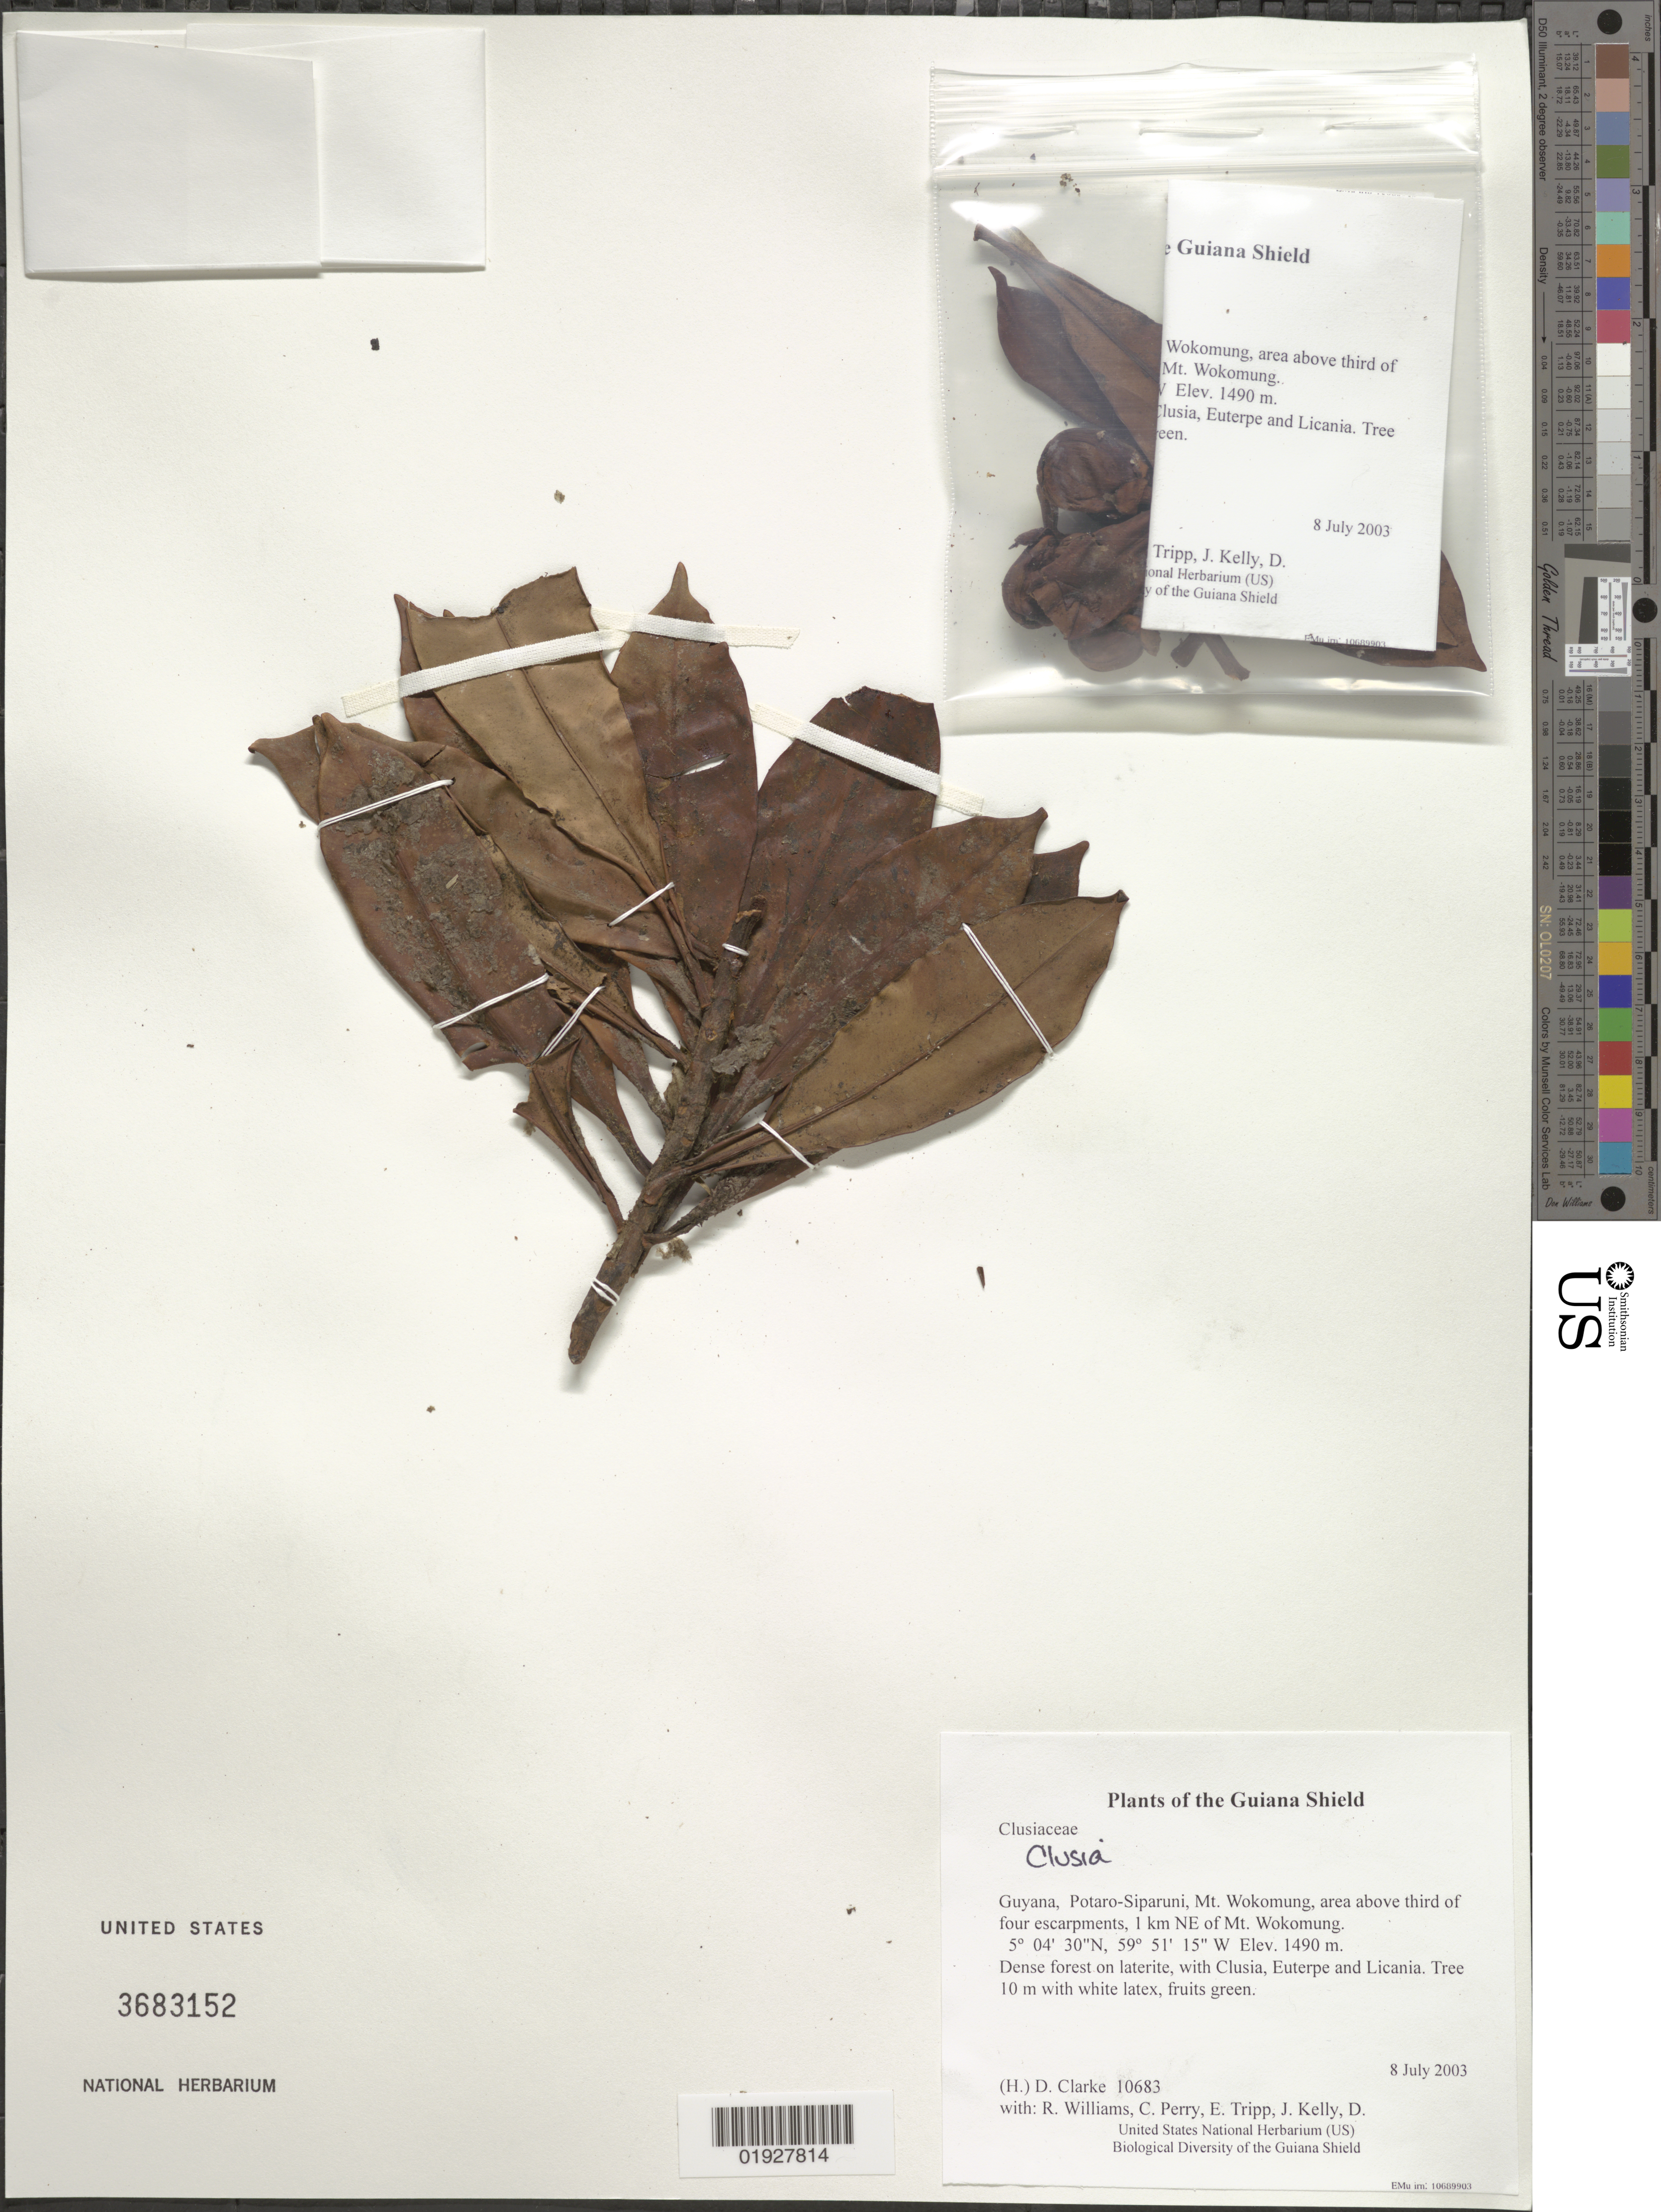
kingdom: Plantae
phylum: Tracheophyta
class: Magnoliopsida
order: Malpighiales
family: Clusiaceae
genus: Clusia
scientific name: Clusia sp.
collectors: H. D. Clarke, R. Williams, C. Perry, E. Tripp, J. Kelly, D. Gittens & S. R. Stern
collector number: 10683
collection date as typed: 8 July 2003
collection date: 2003-07-08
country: Guyana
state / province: Potaro-Siparuni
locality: Mt. Wokomung, area above third of four escarpments, 1 km NE of Mt. Wokomung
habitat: Dense forest on laterite, with Clusia, Euterpe and Licania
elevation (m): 1490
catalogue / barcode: US 3683152